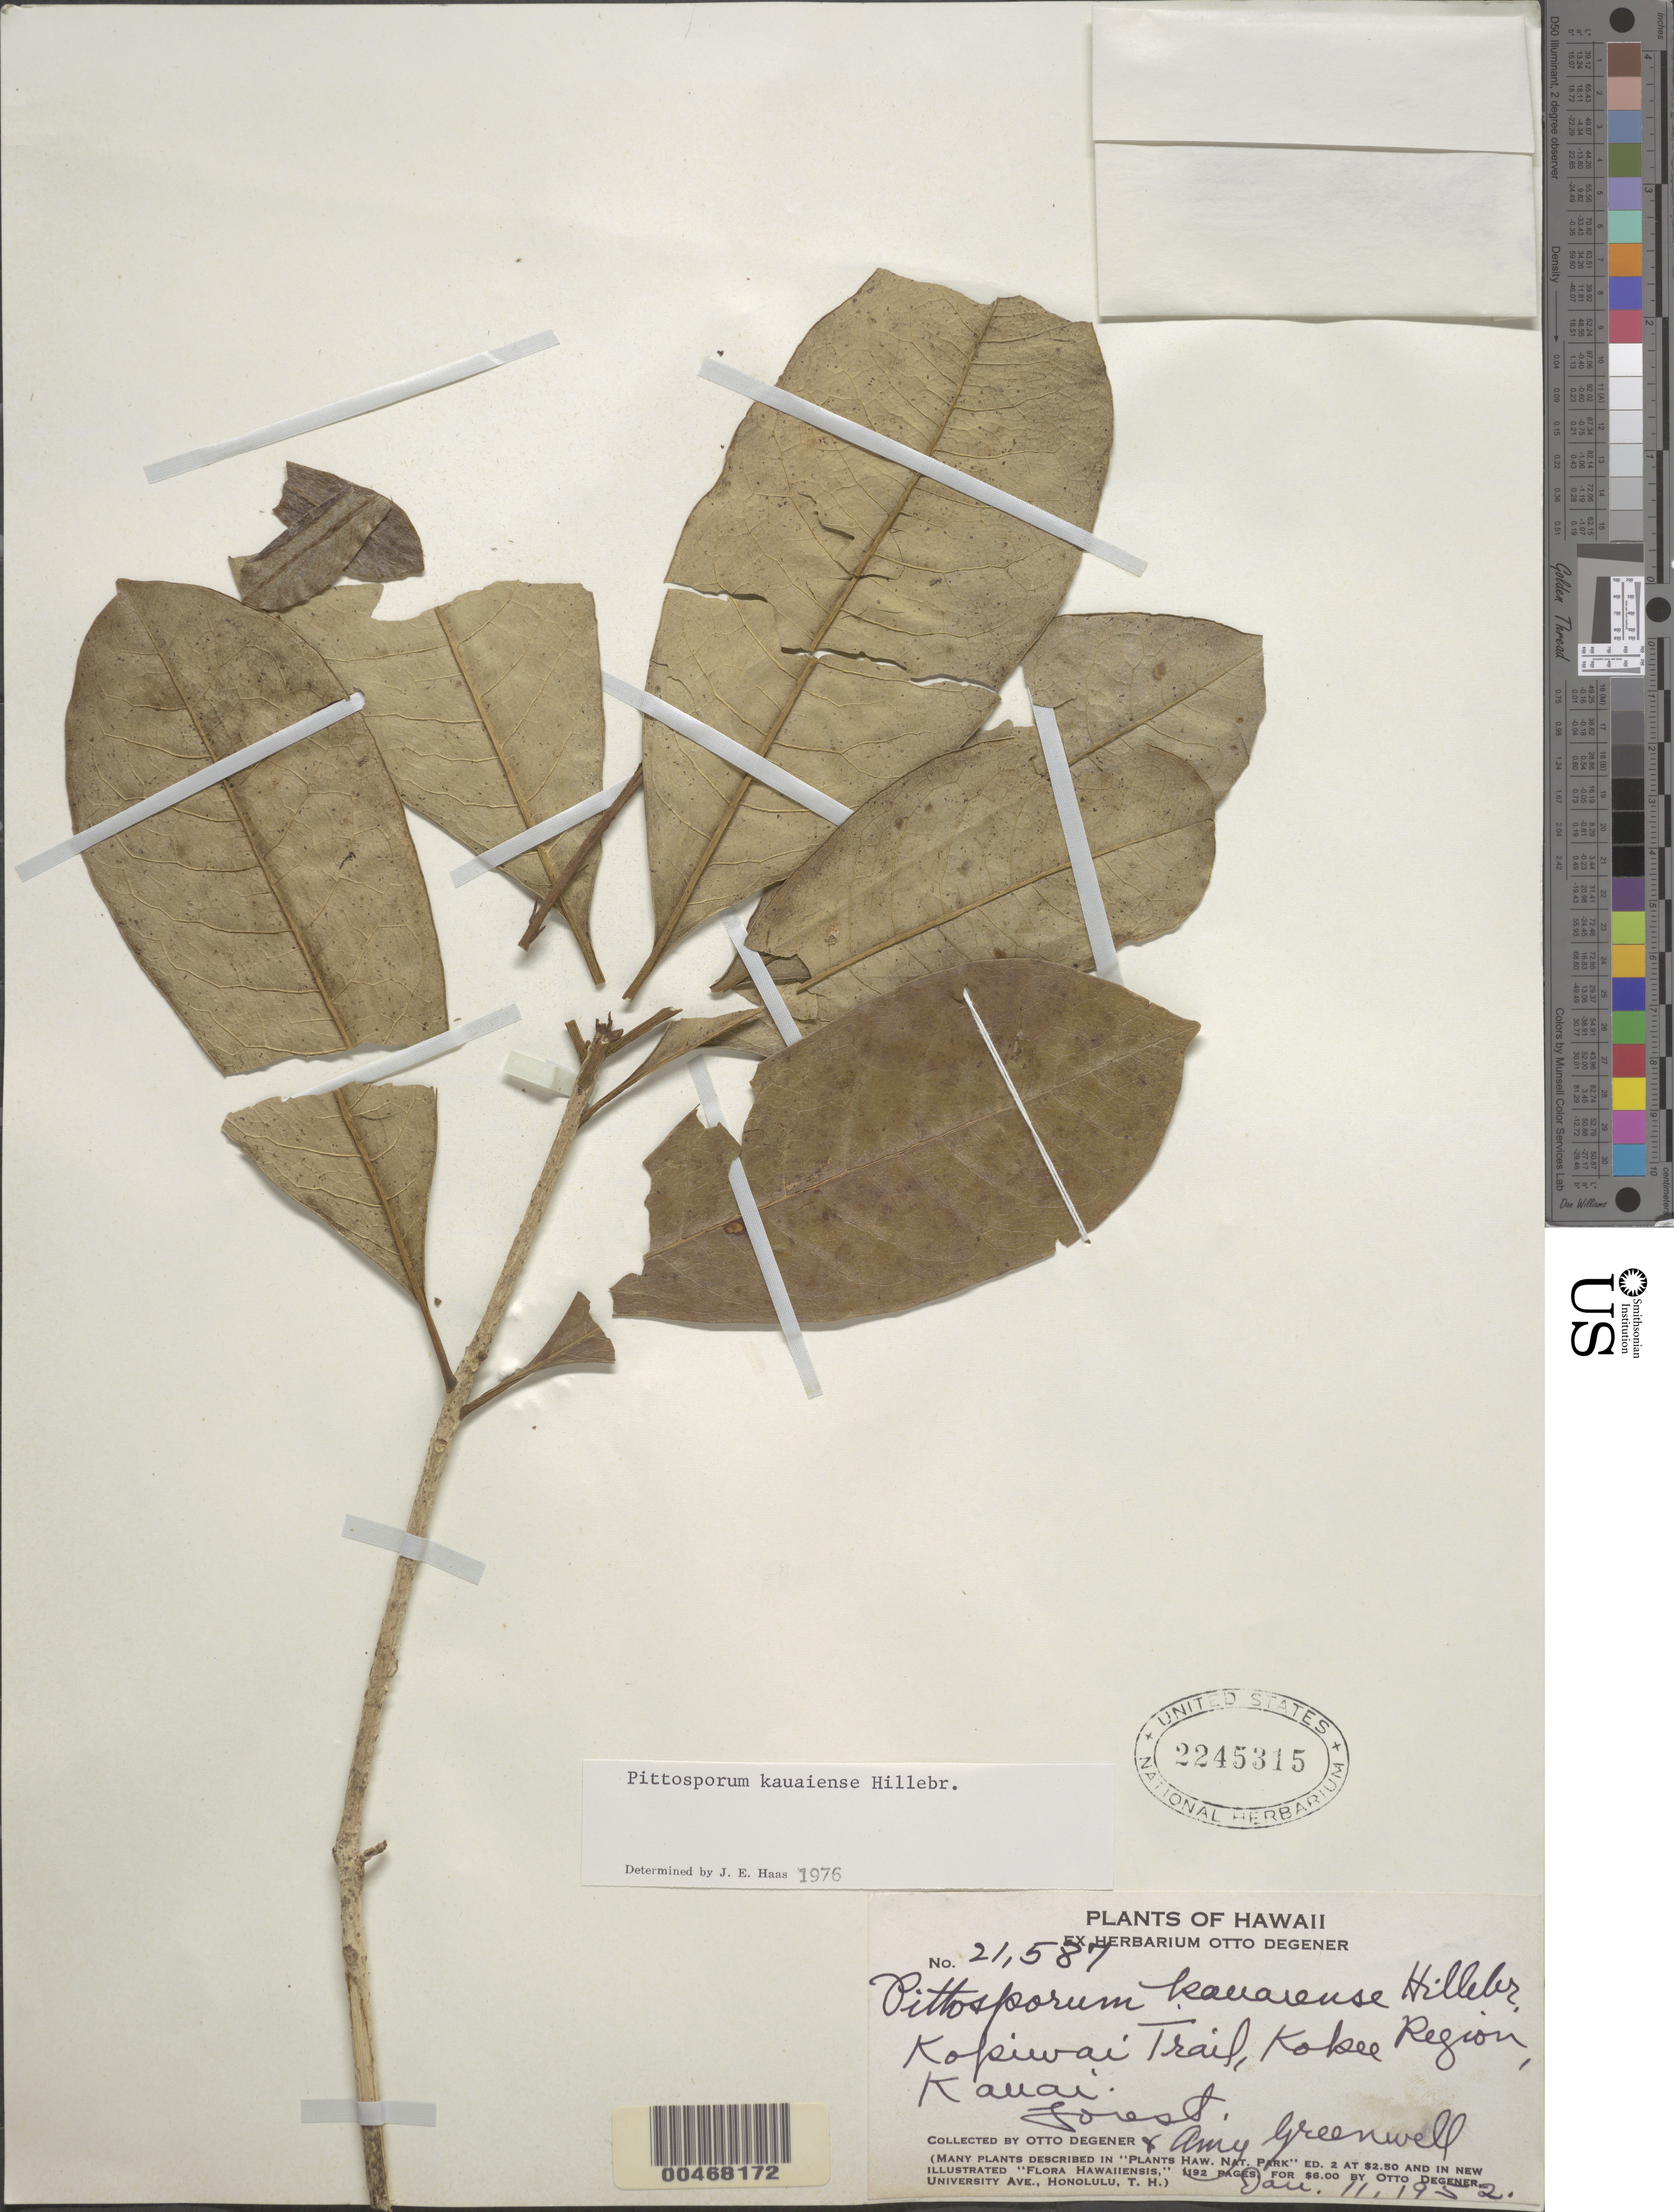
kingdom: Plantae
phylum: Tracheophyta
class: Magnoliopsida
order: Apiales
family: Pittosporaceae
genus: Pittosporum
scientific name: Pittosporum kauaiense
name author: Hillebr.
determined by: Haas, J. E.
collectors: O. Degener & A. B. Greenwell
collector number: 21587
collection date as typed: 11 Jan 1952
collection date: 1952-01-11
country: United States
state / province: Hawaii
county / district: Kauai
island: Kaua'i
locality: Kopiwai Trail, Kokee Region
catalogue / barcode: US 2245315